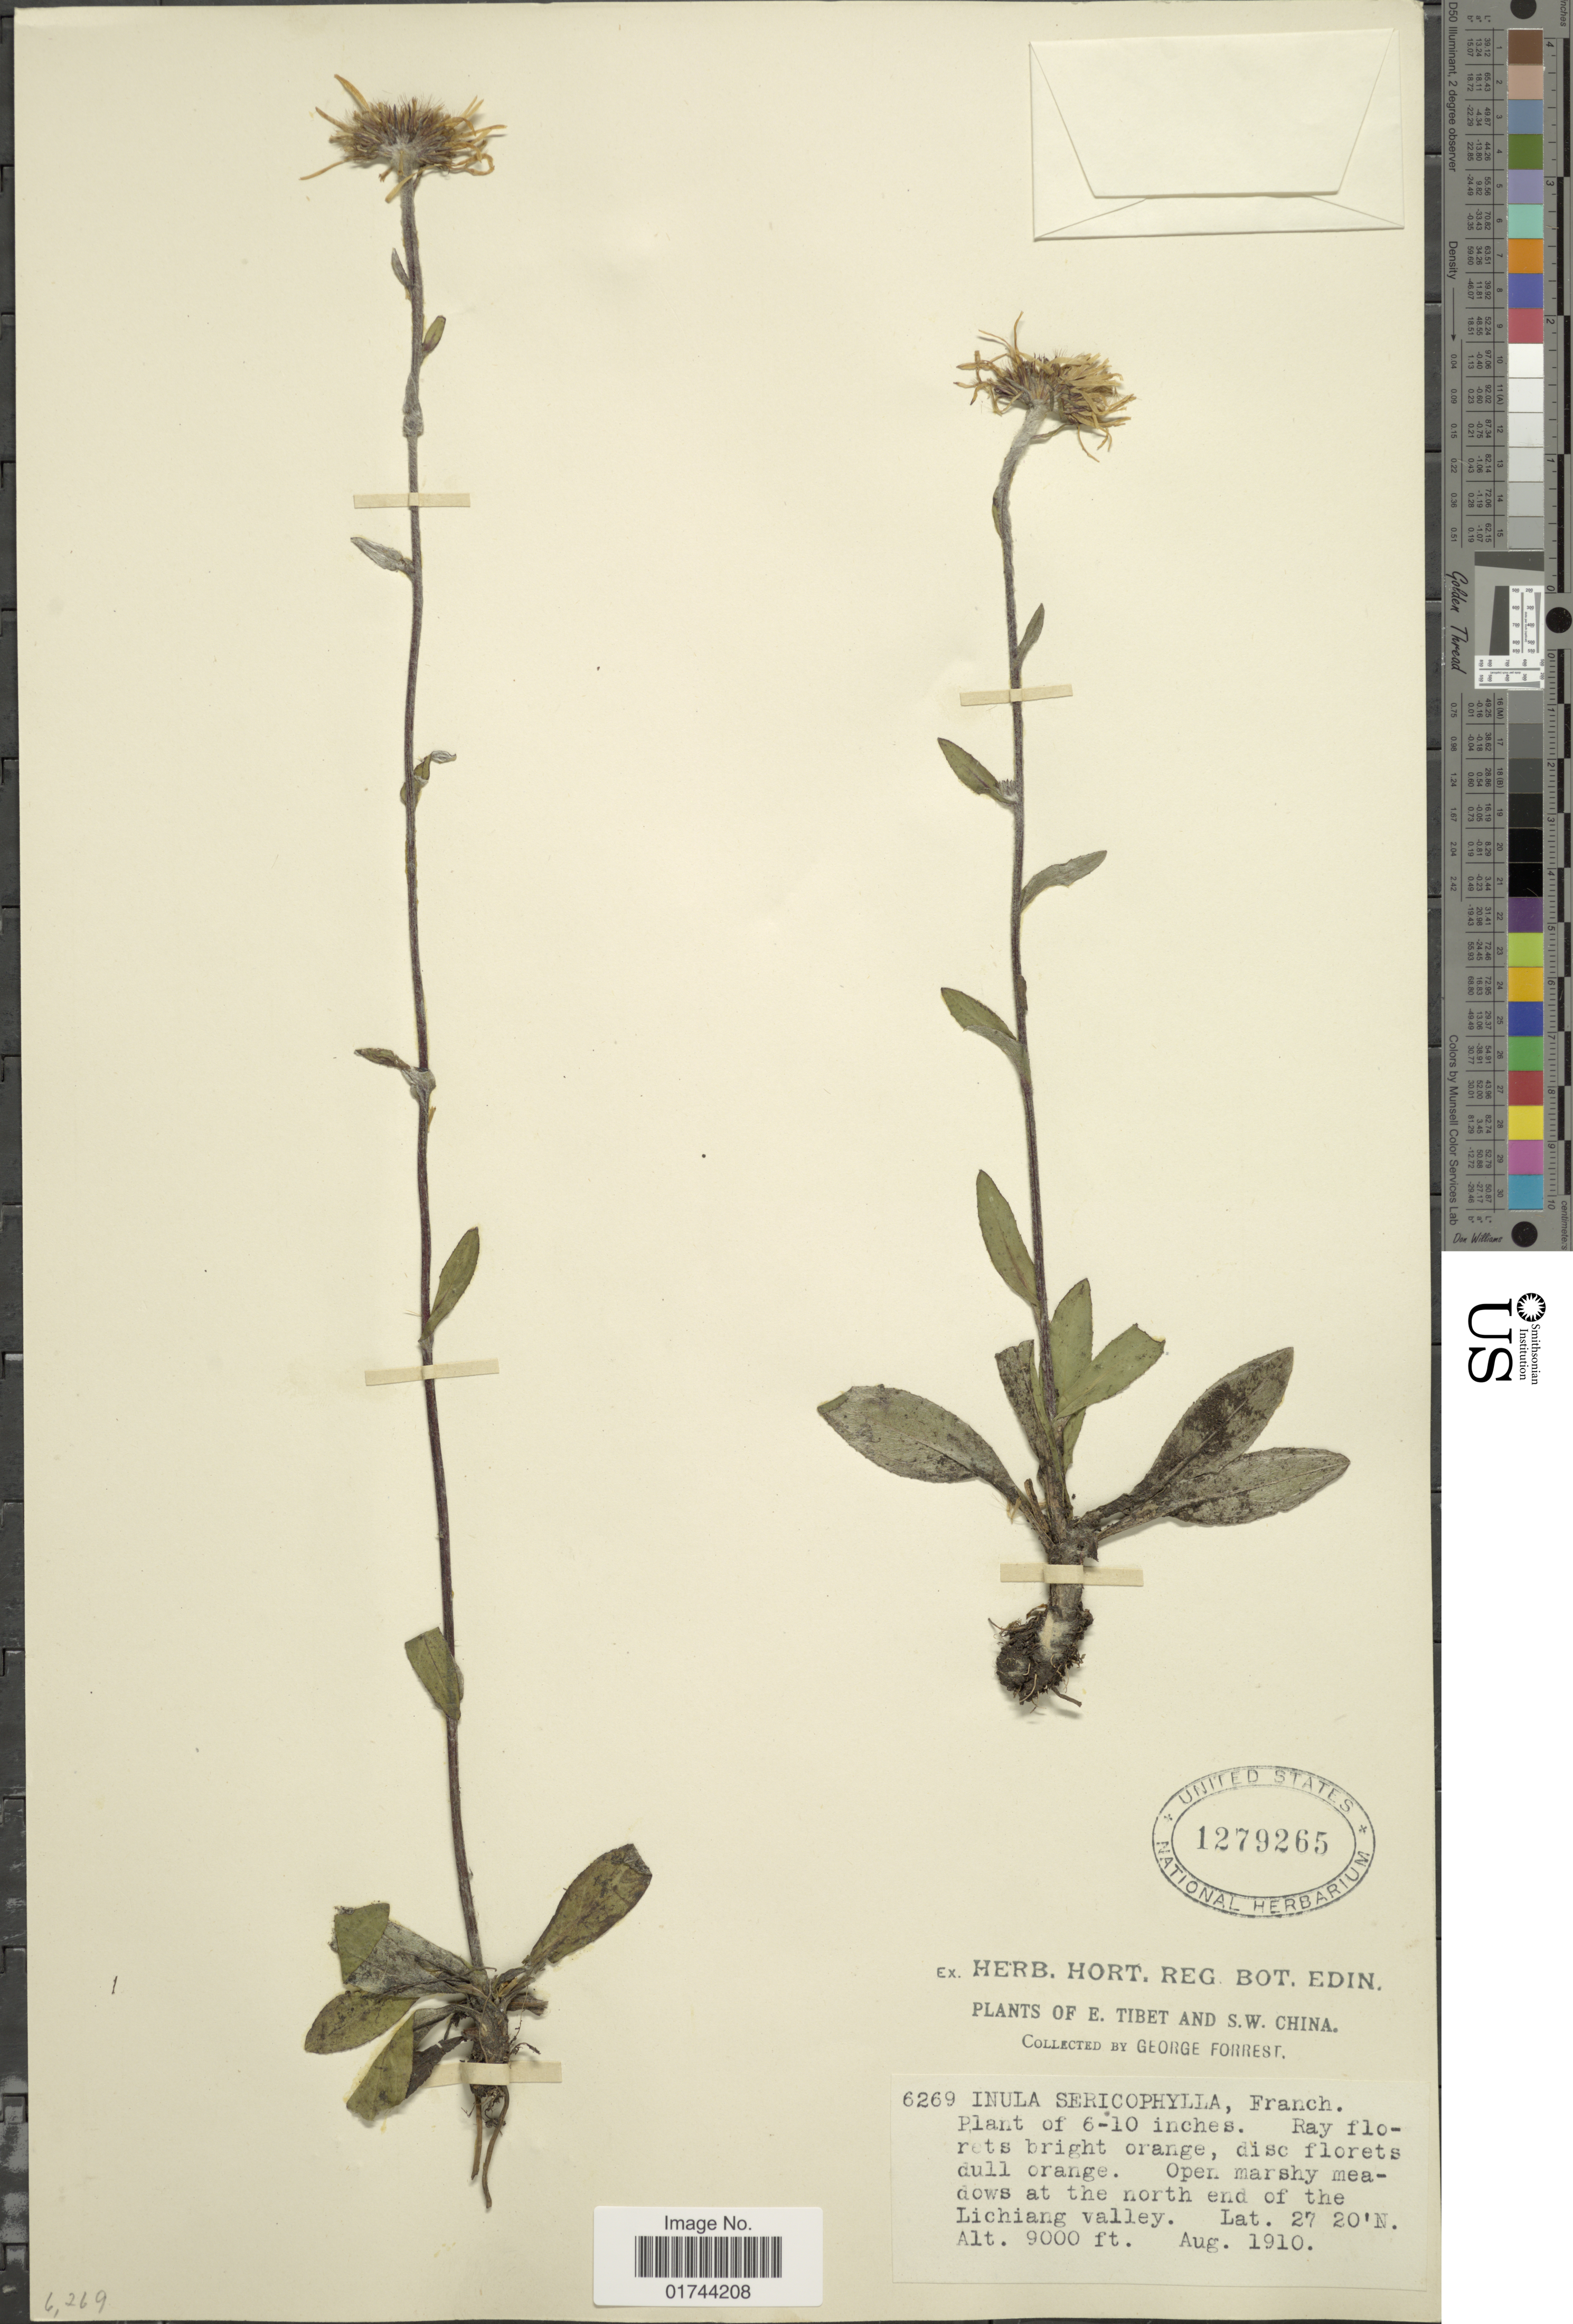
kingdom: Plantae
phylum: Tracheophyta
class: Magnoliopsida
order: Asterales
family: Asteraceae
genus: Inula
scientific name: Inula sericophylla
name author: Franch.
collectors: G. Forrest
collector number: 6269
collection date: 1910-08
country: China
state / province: Xizang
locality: E. Tibet and and S. W. China, at the north end of the Lichiang valley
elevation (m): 2743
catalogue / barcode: US 1279265